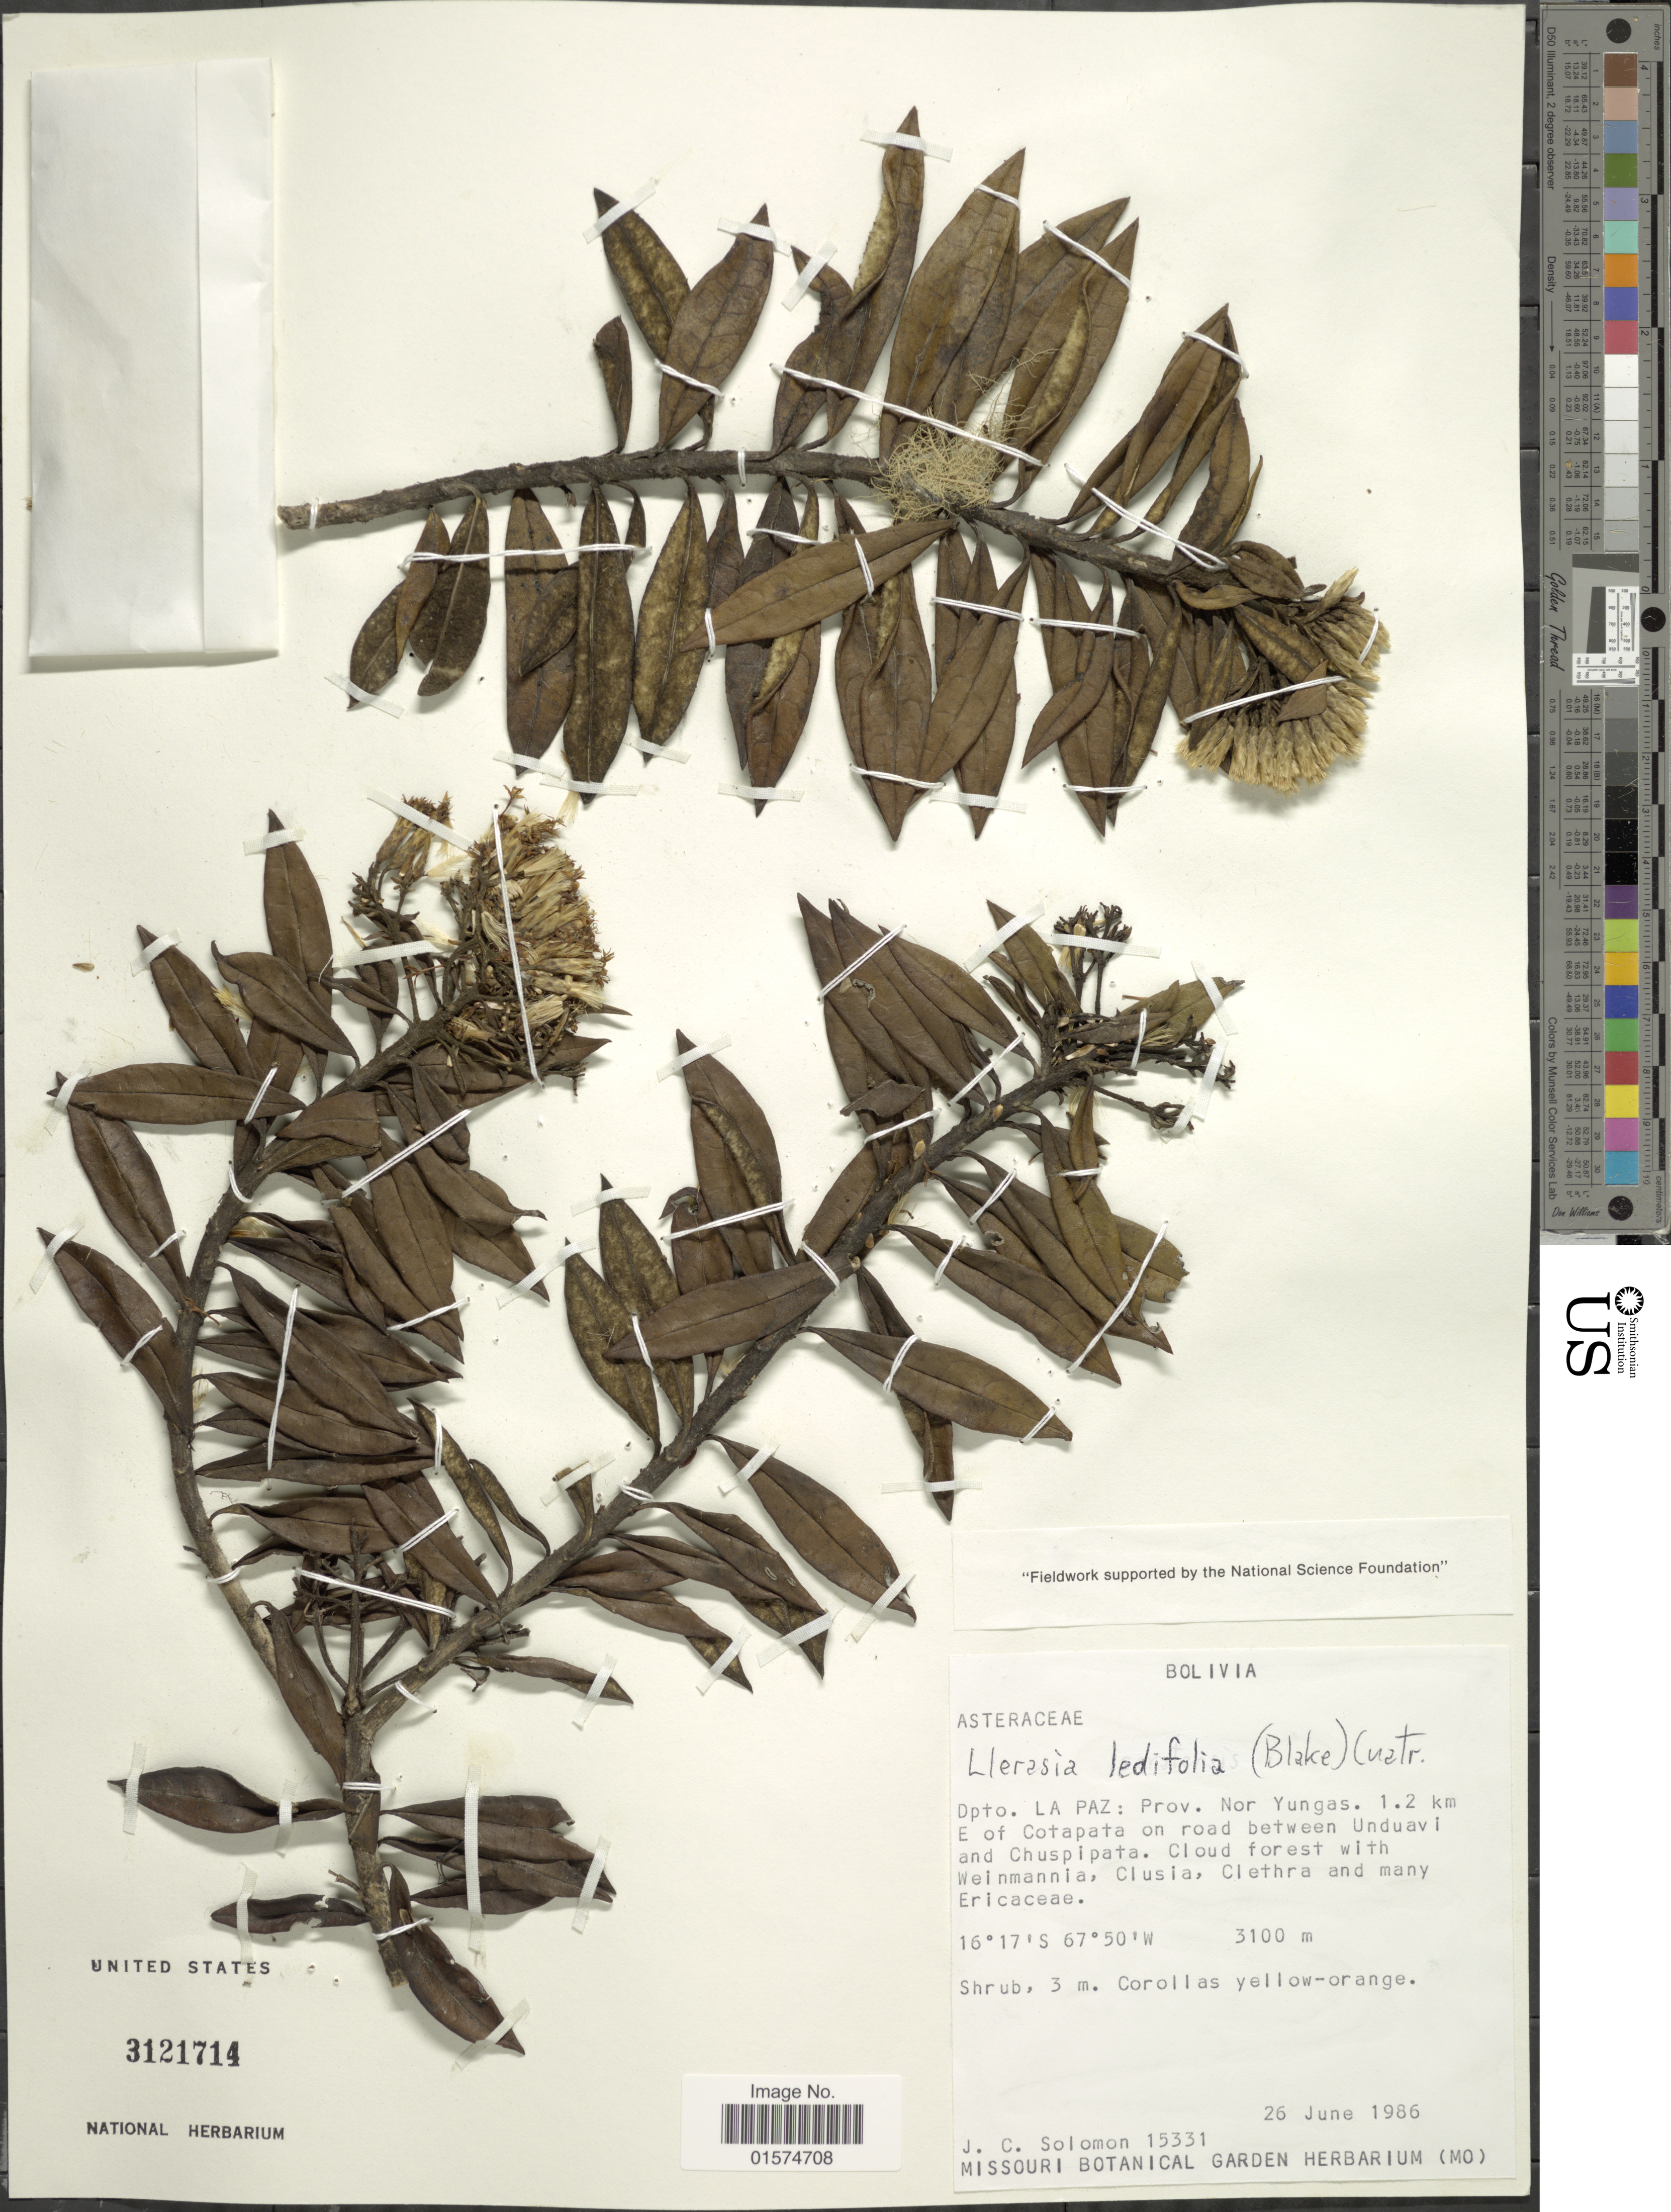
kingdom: Plantae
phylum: Tracheophyta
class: Magnoliopsida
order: Asterales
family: Asteraceae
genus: Llerasia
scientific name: Llerasia ledifolia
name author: (Blake) Cuatrec.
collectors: J. C. Solomon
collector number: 15331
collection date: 1986-06-26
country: Bolivia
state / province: La Paz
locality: Prov. Nor Yungas. 1.2 km E of Cotapata on road between Unduavi and Chuspipata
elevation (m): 3100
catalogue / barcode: US 3121714